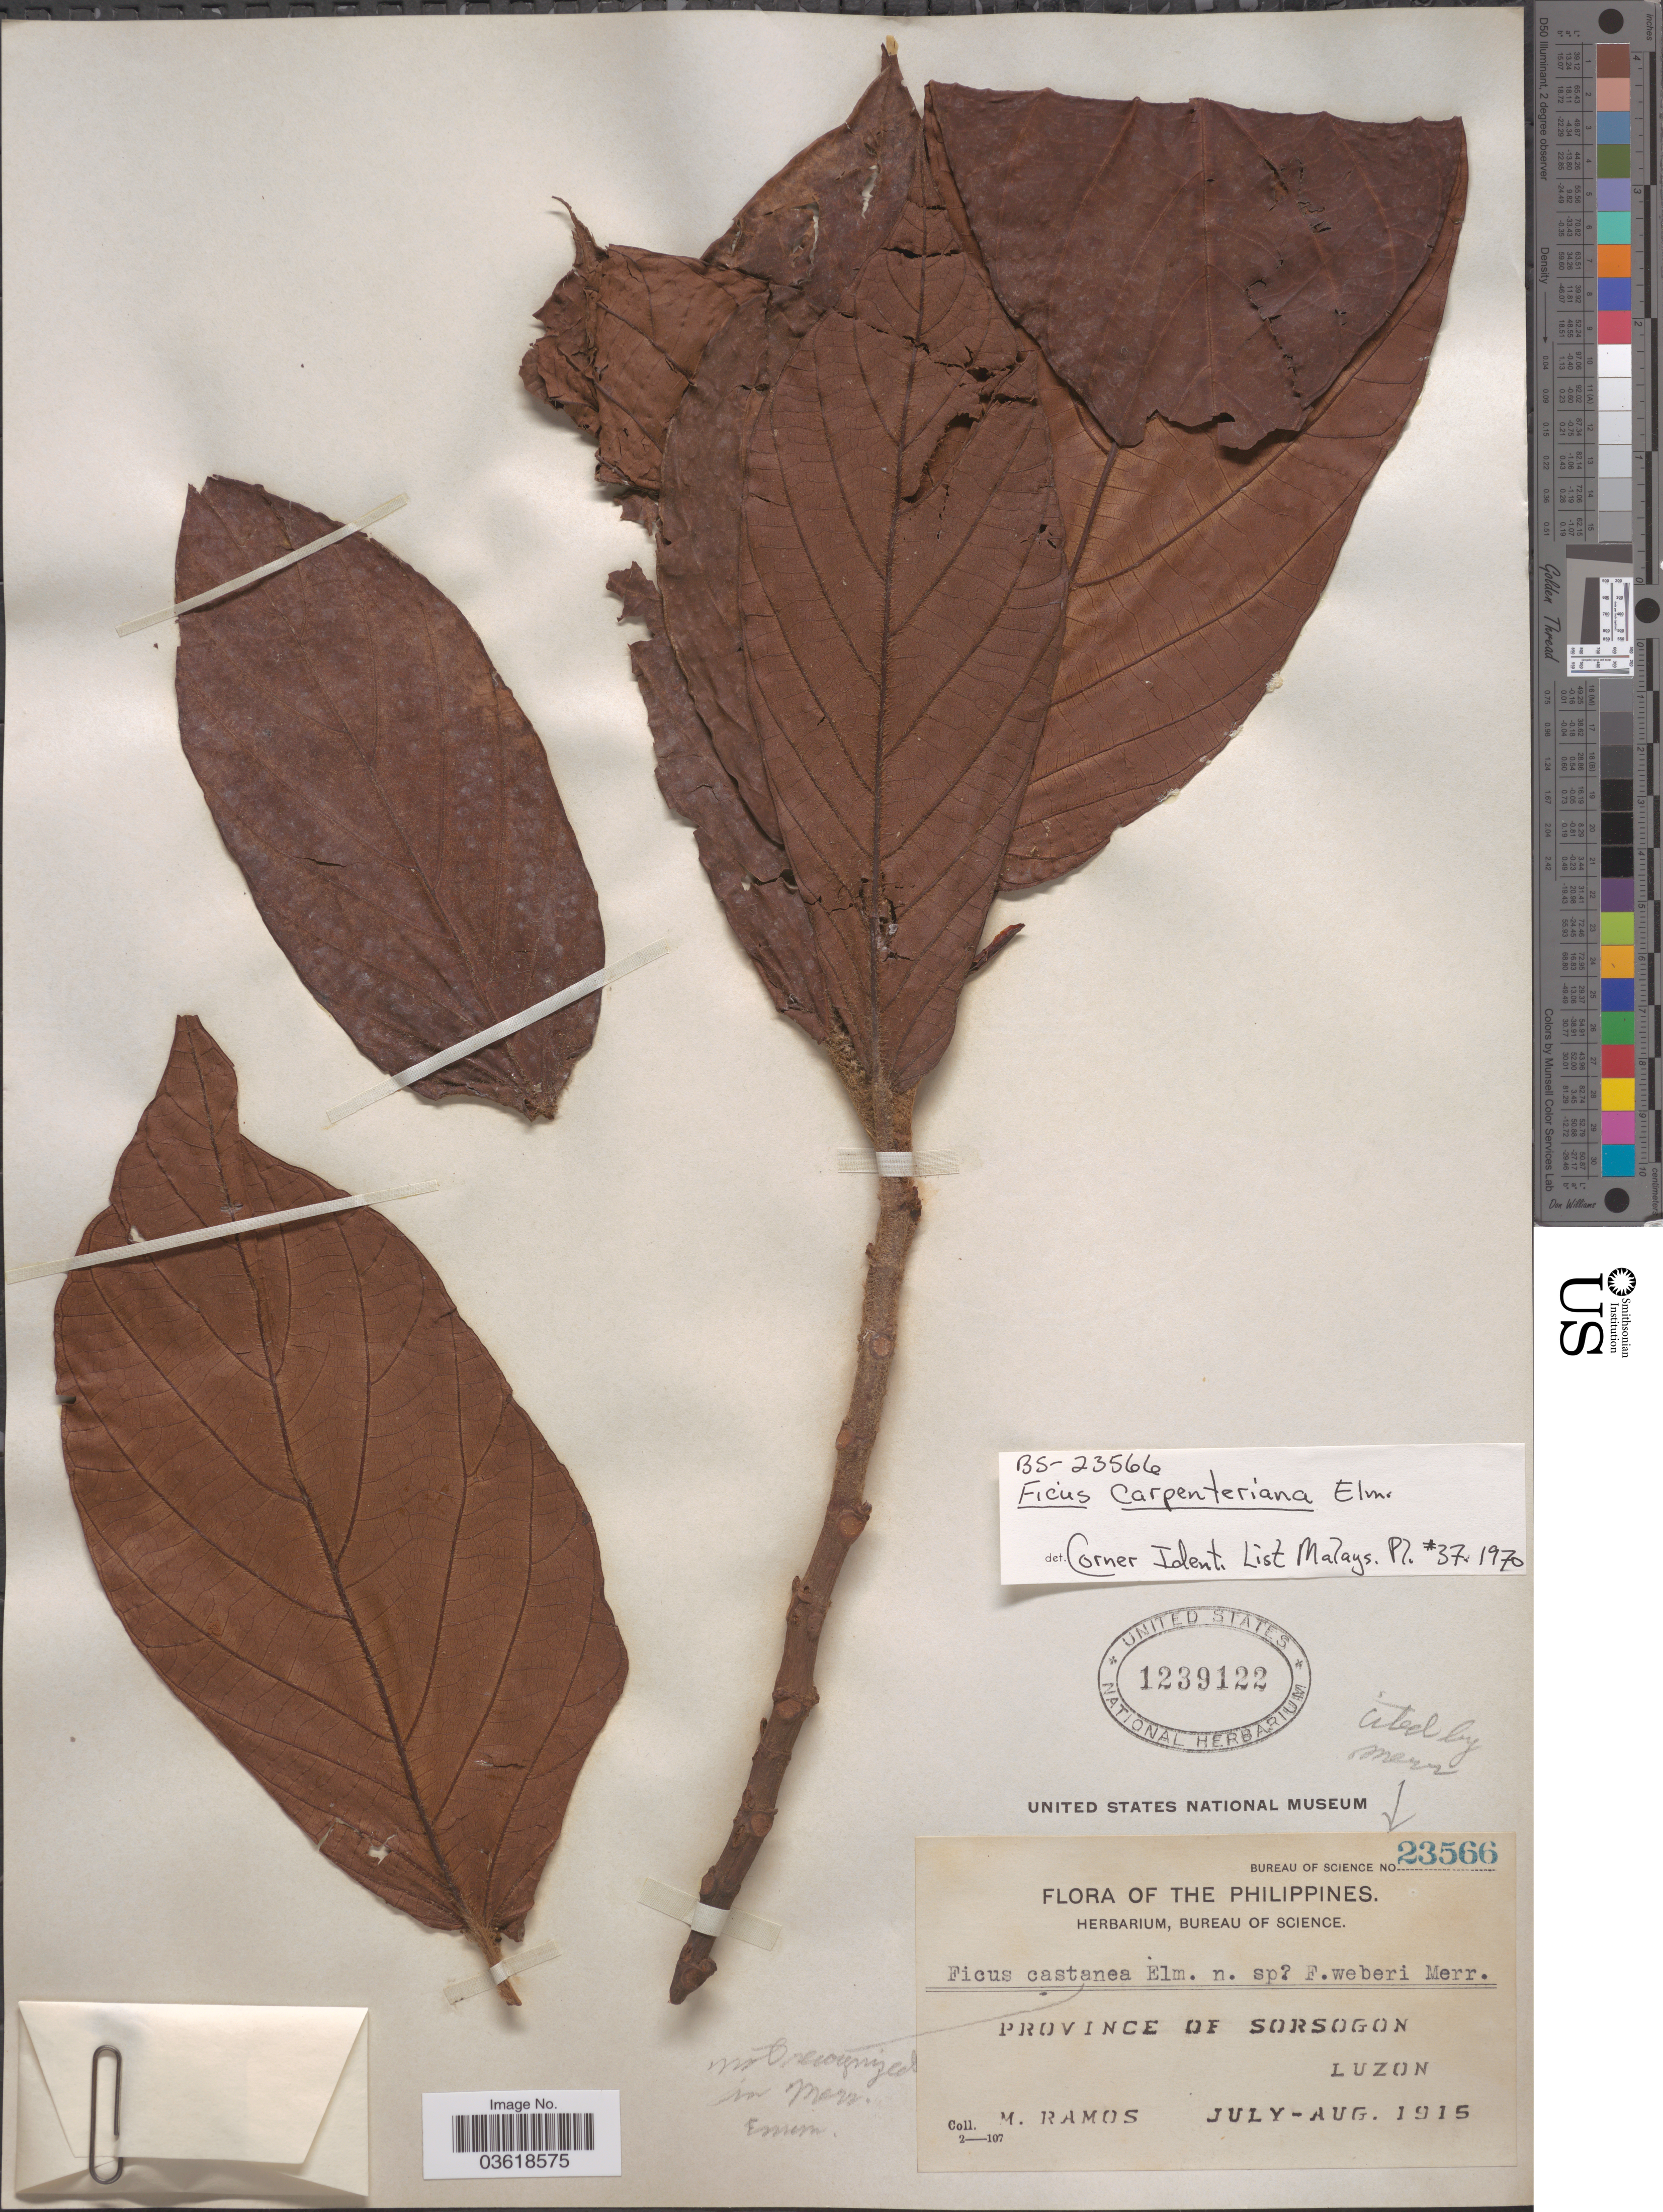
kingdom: Plantae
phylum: Tracheophyta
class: Magnoliopsida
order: Rosales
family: Moraceae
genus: Ficus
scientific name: Ficus carpenteriana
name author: Elmer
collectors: M. Ramos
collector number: Bureau of Science 23566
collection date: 1915-07/1915-08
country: Philippines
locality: Province of Sorsogon. Luzon.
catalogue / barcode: US 1239122